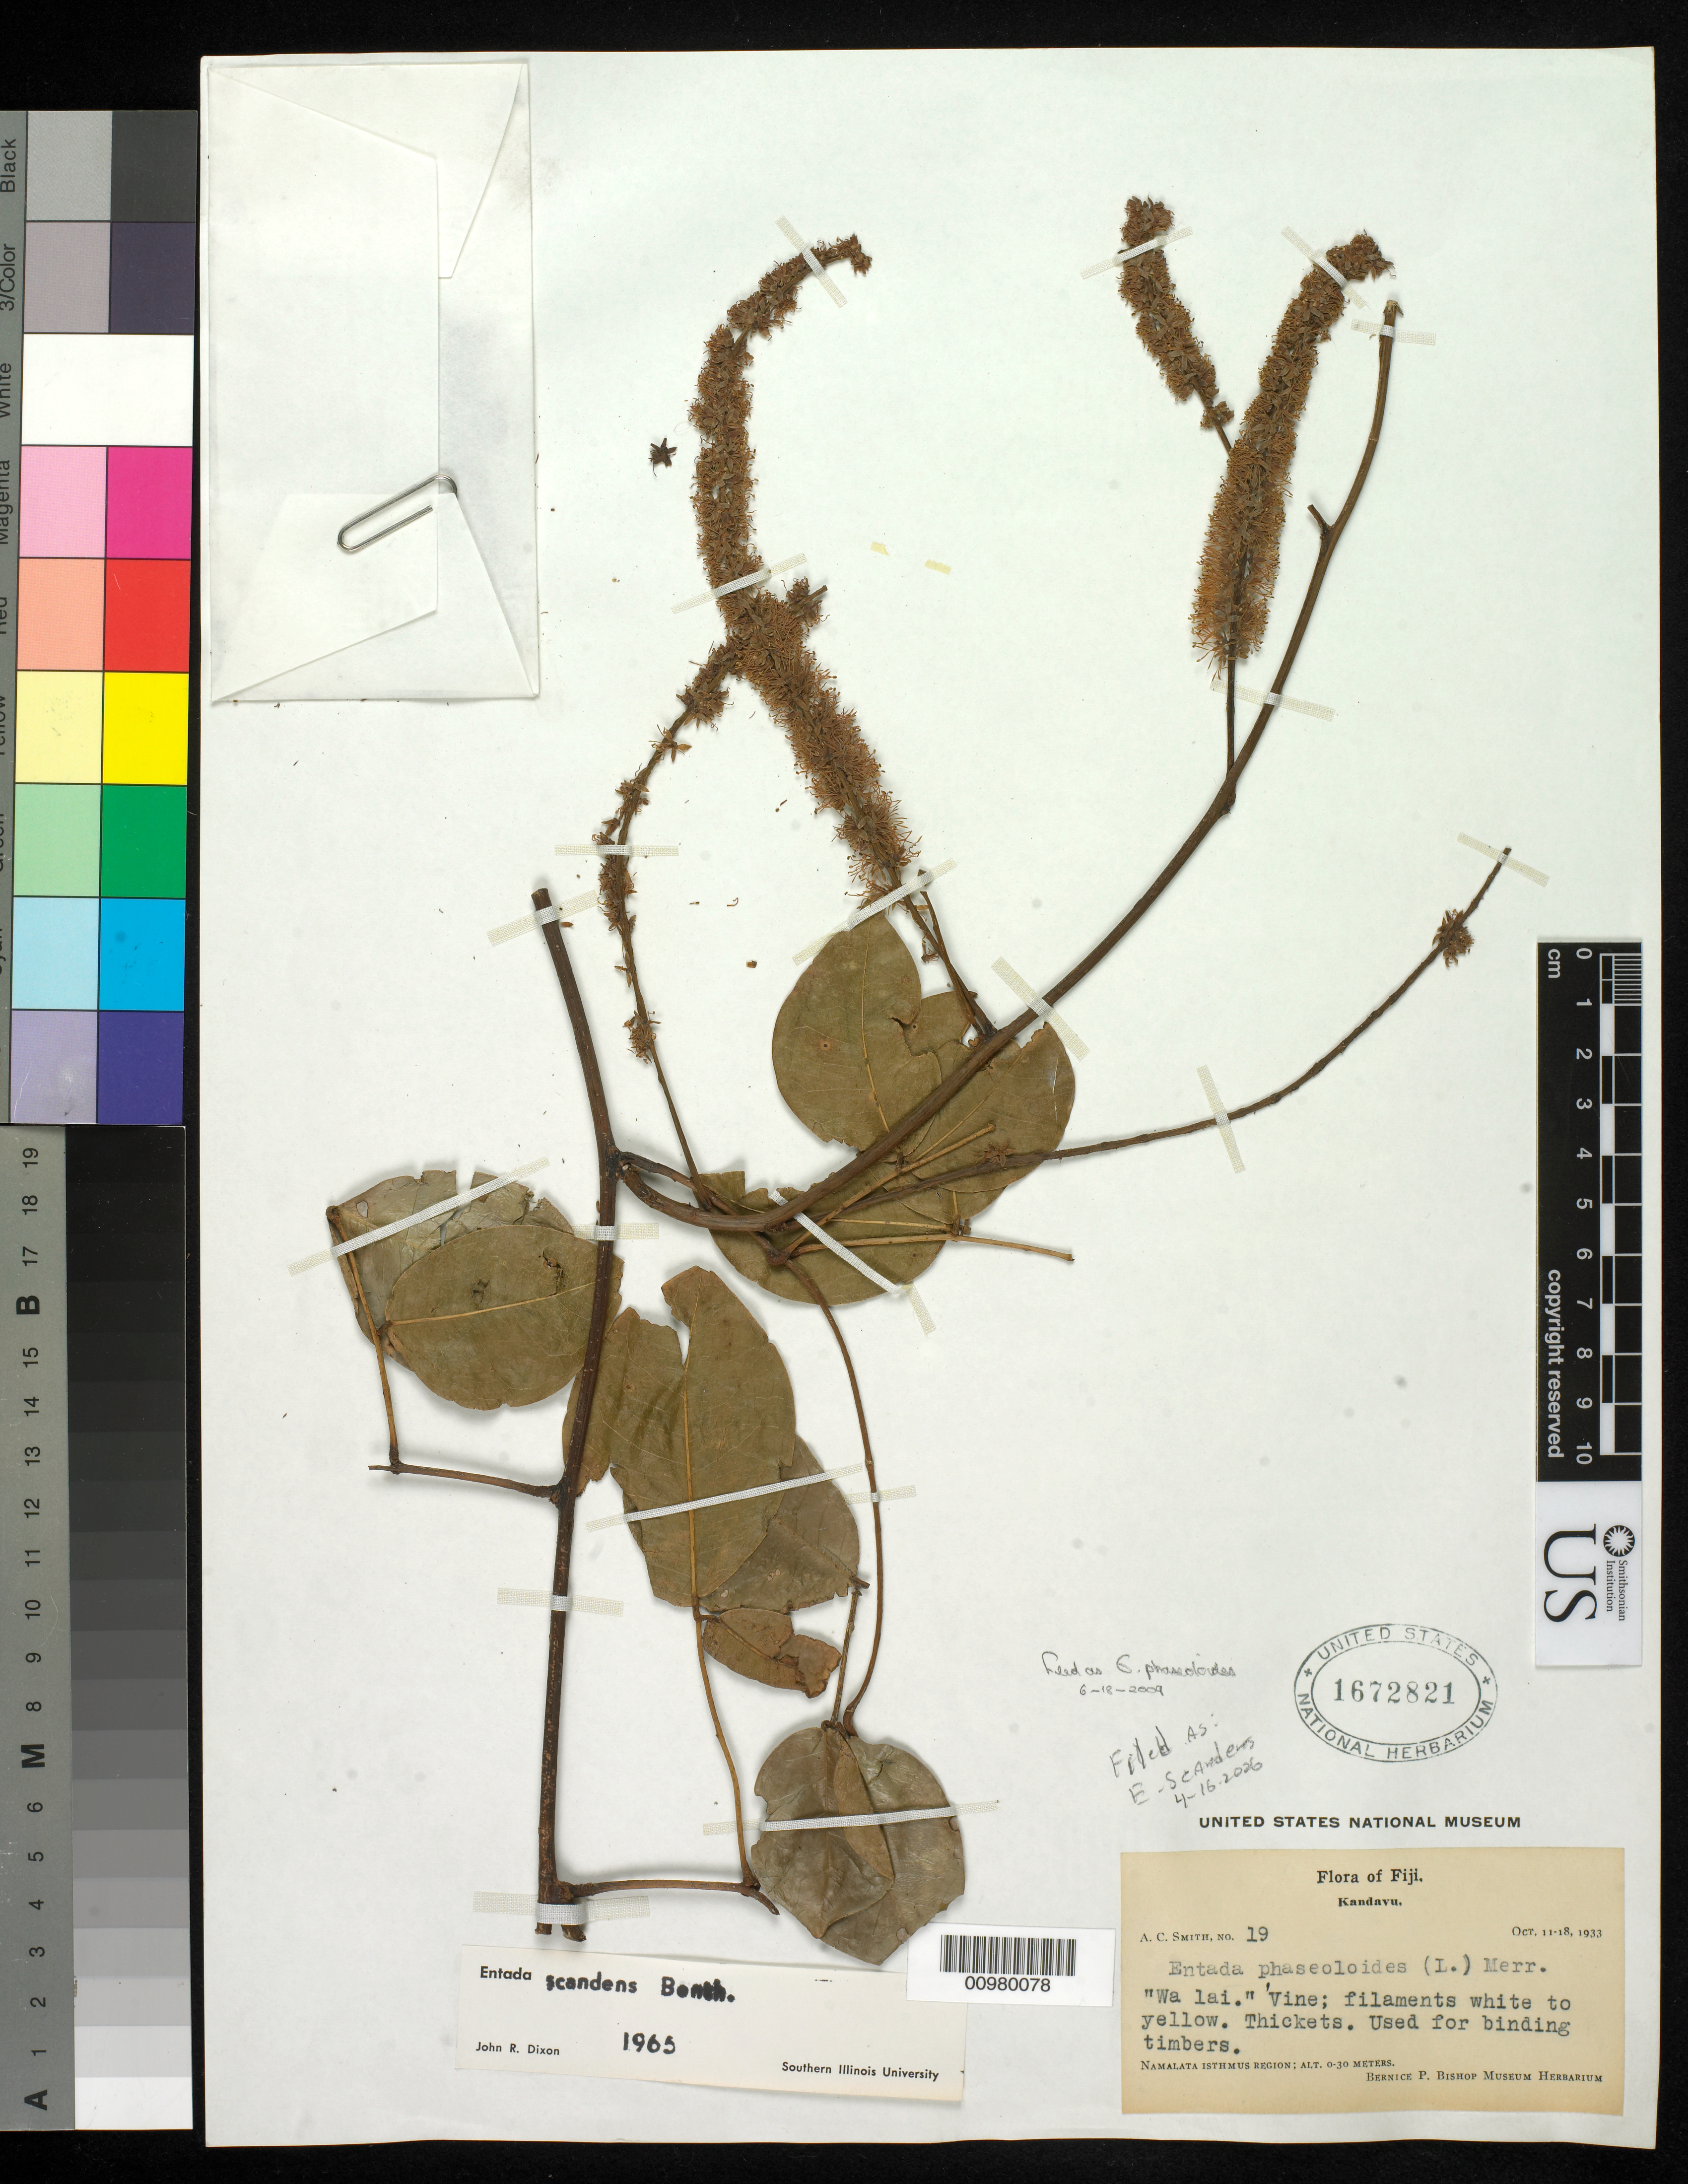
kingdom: Plantae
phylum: Tracheophyta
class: Magnoliopsida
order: Fabales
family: Fabaceae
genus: Entada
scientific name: Entada phaseoloides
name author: (L.) Merr.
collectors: C. A. Smith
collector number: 19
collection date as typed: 11 Oct 1933 to 18 Oct 1933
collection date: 1933-10-11/1933-10-18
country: Fiji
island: Kadavu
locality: Namalata Isthmus region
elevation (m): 0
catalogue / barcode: US 1672821